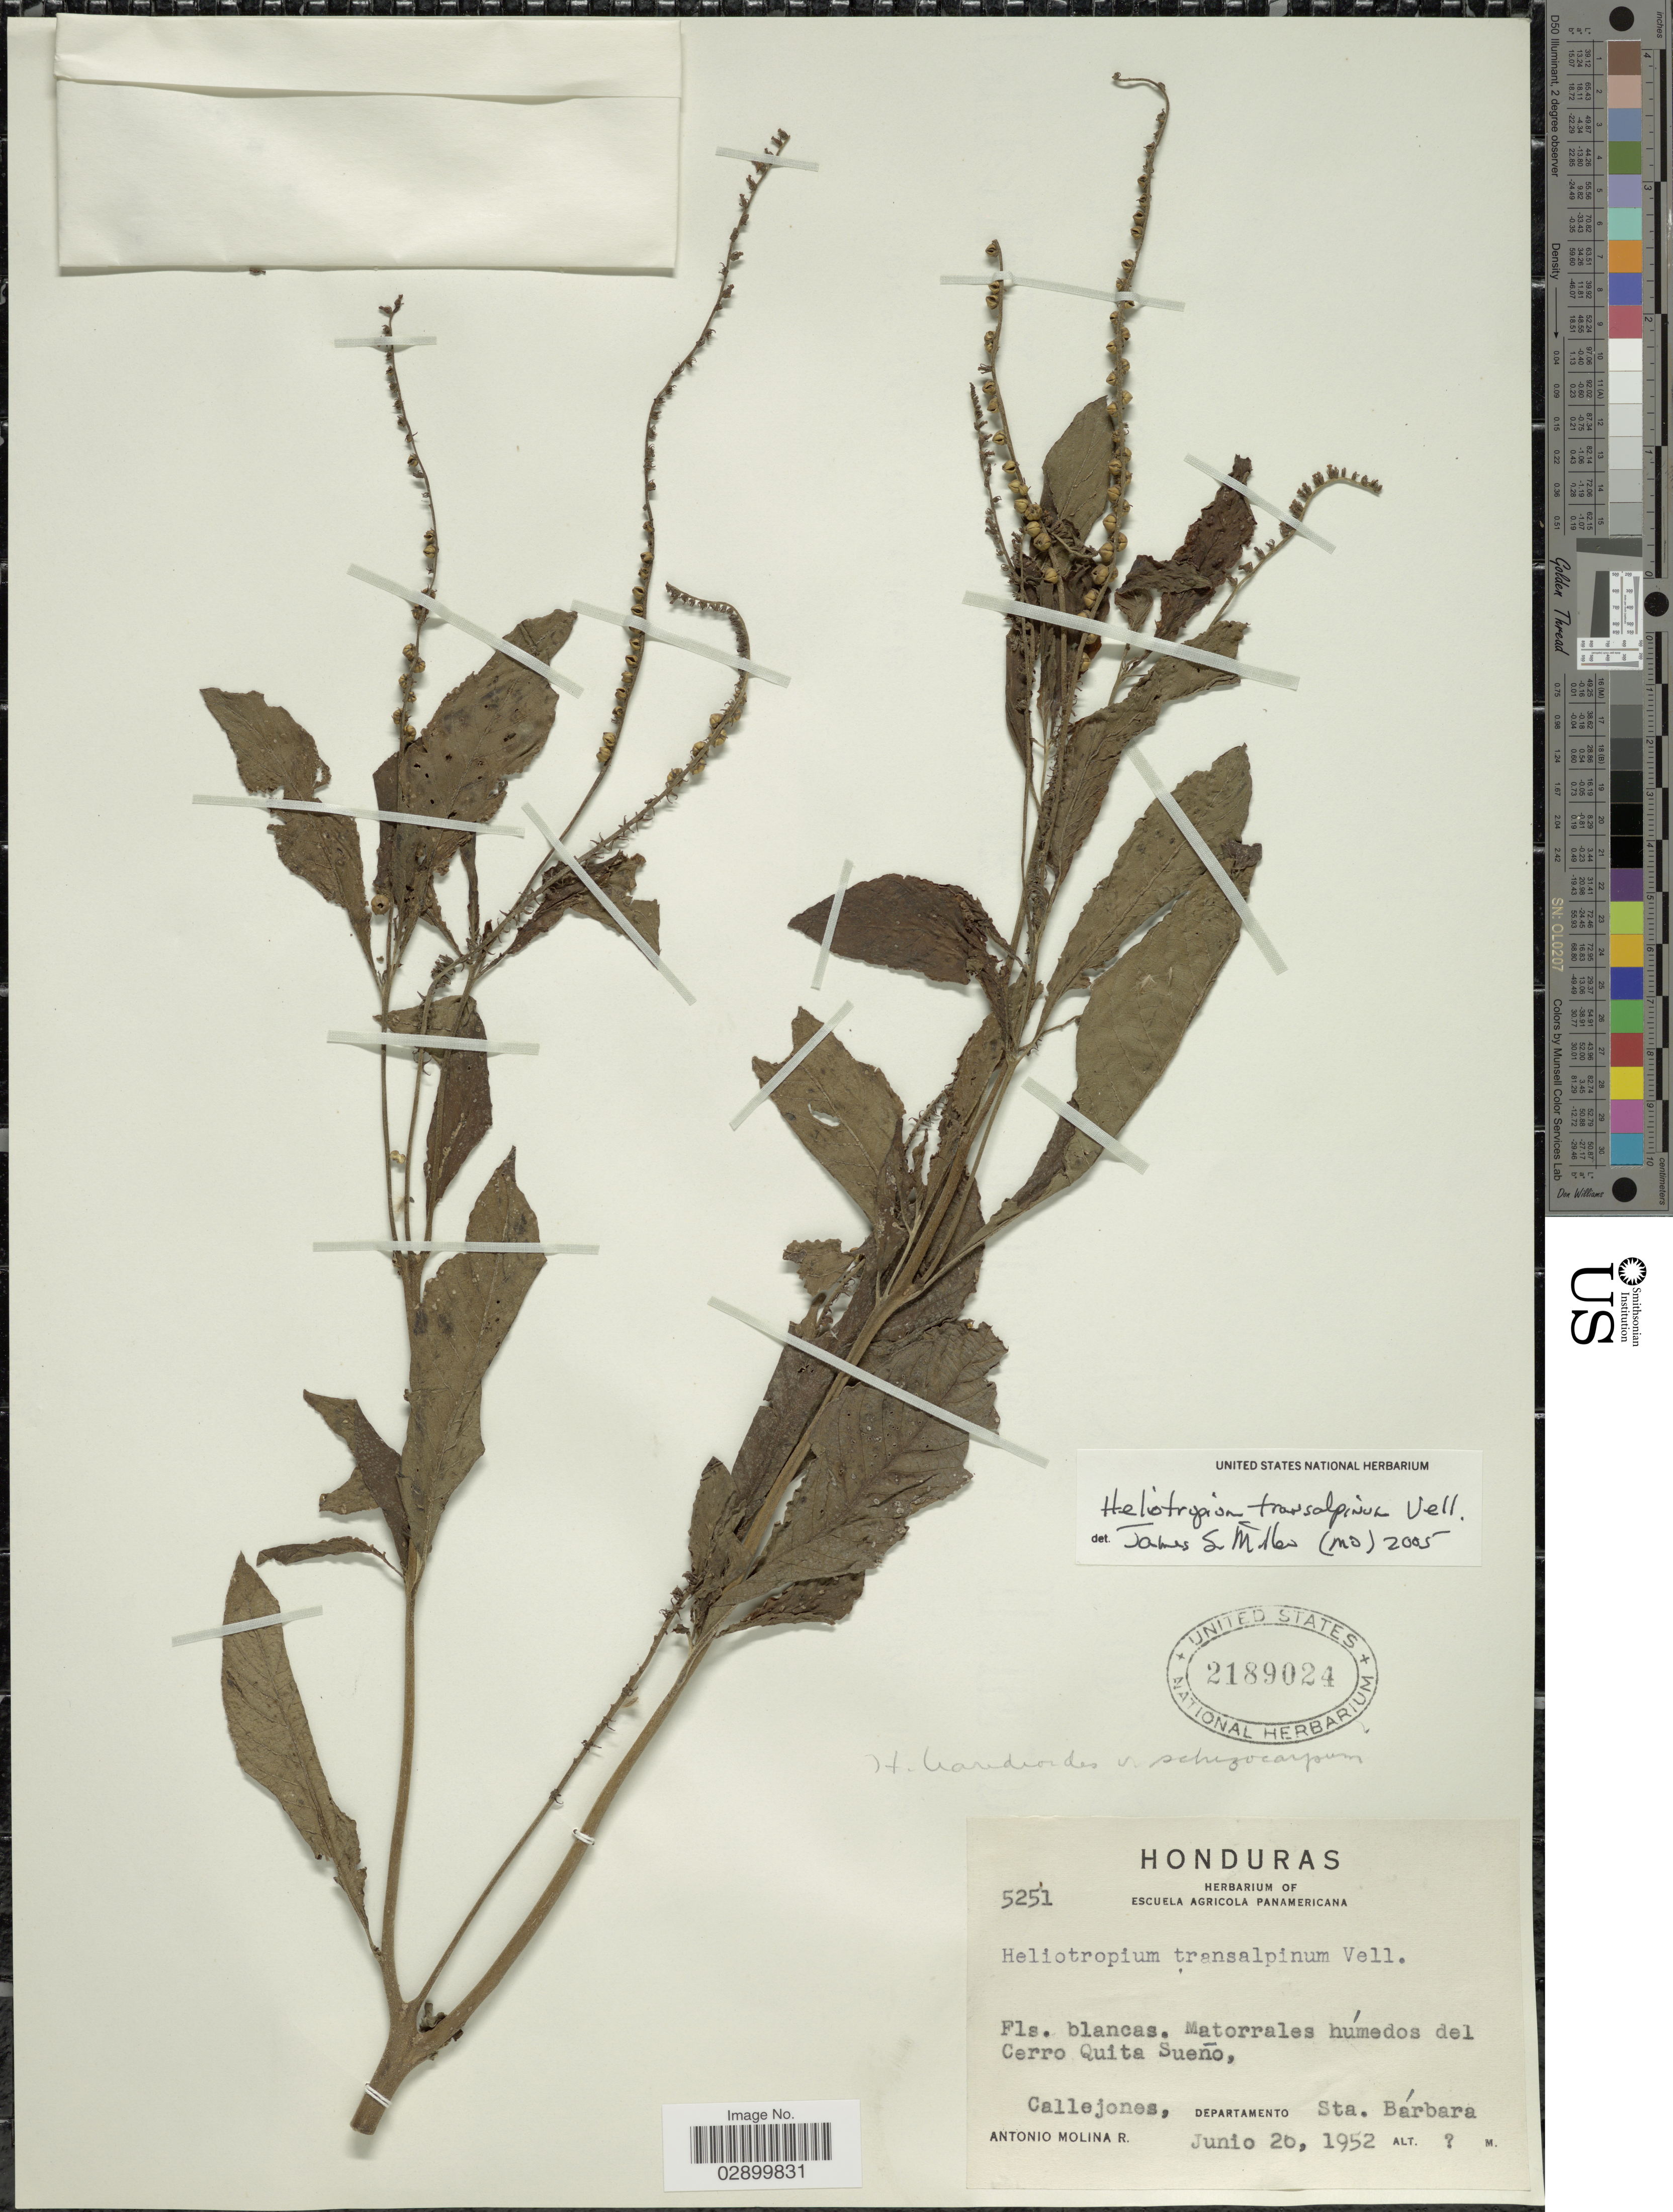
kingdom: Plantae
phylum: Tracheophyta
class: Magnoliopsida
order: Boraginales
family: Heliotropiaceae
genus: Heliotropium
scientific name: Heliotropium transalpinum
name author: Vell.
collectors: A. Molina R.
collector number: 5251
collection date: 1952-06-26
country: Honduras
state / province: Santa Bárbara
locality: Matorrales húmedos del Cerro Quita Sueño, Callejones, Departamento Sta. Bárbara.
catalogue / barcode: US 2189024